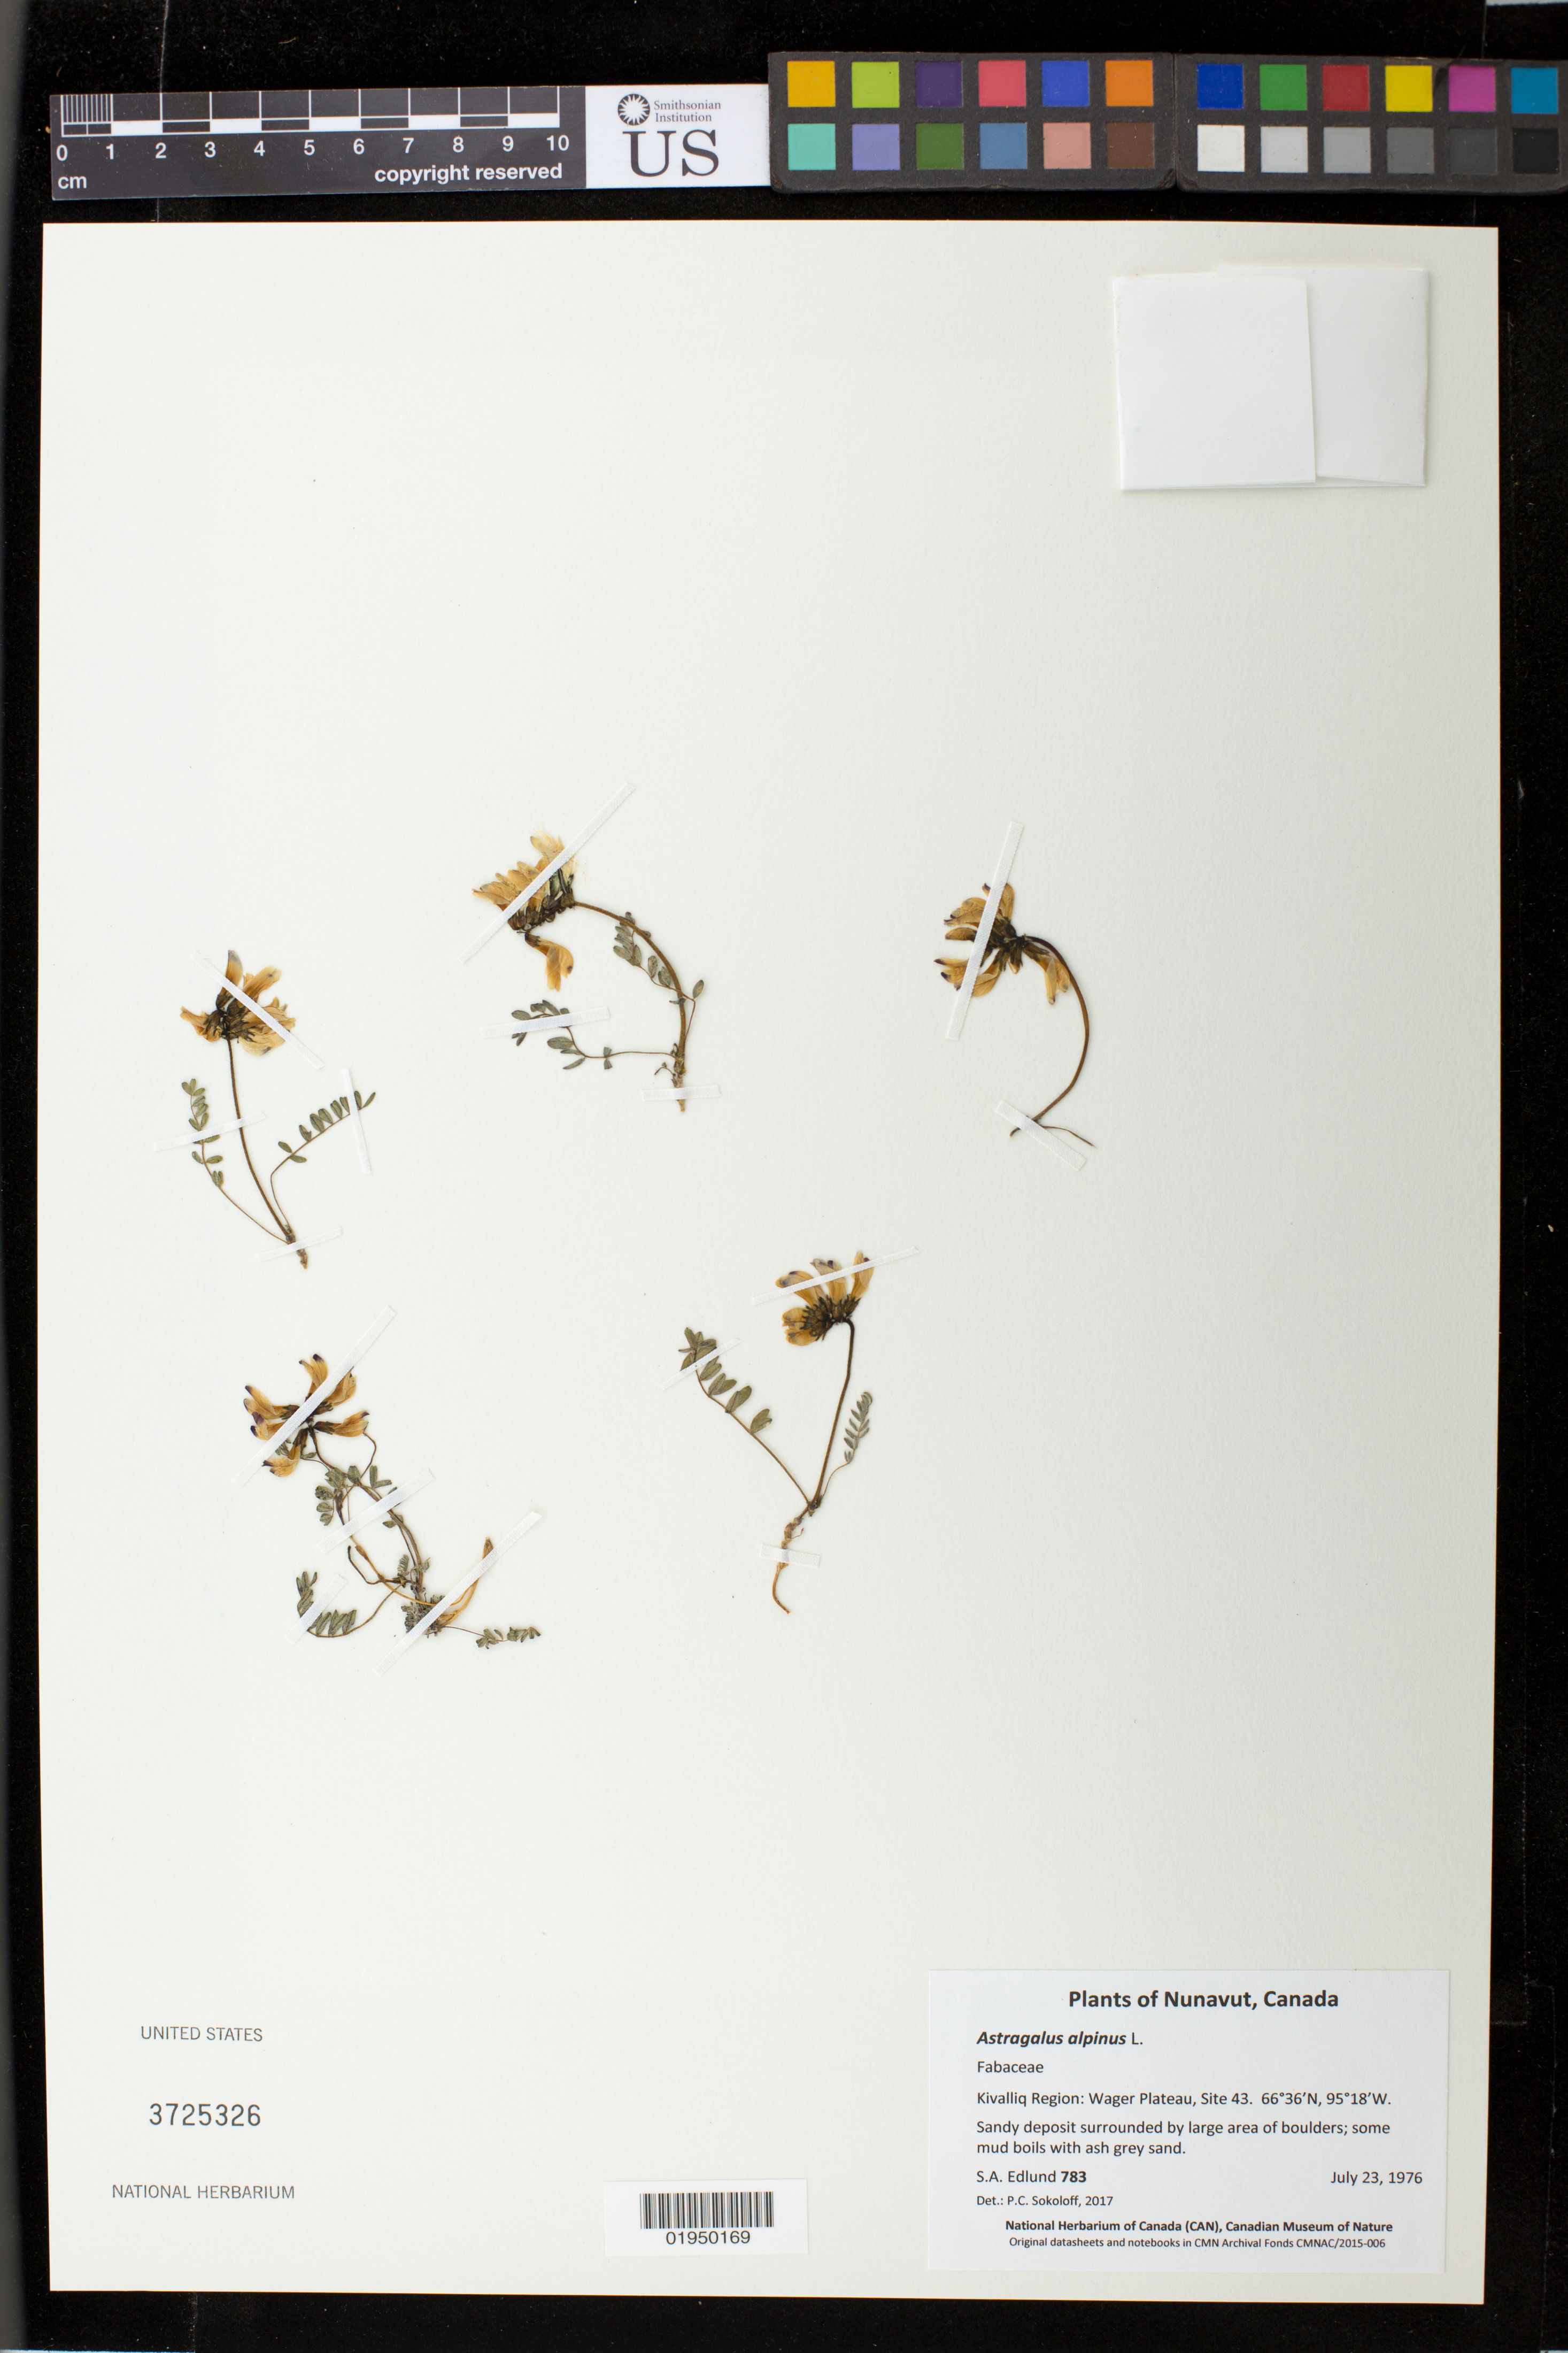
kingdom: Plantae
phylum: Tracheophyta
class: Magnoliopsida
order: Fabales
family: Fabaceae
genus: Astragalus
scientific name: Astragalus alpinus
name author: L.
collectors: S. Edlund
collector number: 783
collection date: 1976-07-23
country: Canada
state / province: Nunavut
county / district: Kivalliq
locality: Kuvakkuq Region: Wager Plateau, Site 43.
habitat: Sandy deposit surronded by ;arge area of boulders; some mud boils with ash greay sand.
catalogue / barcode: US 3728326